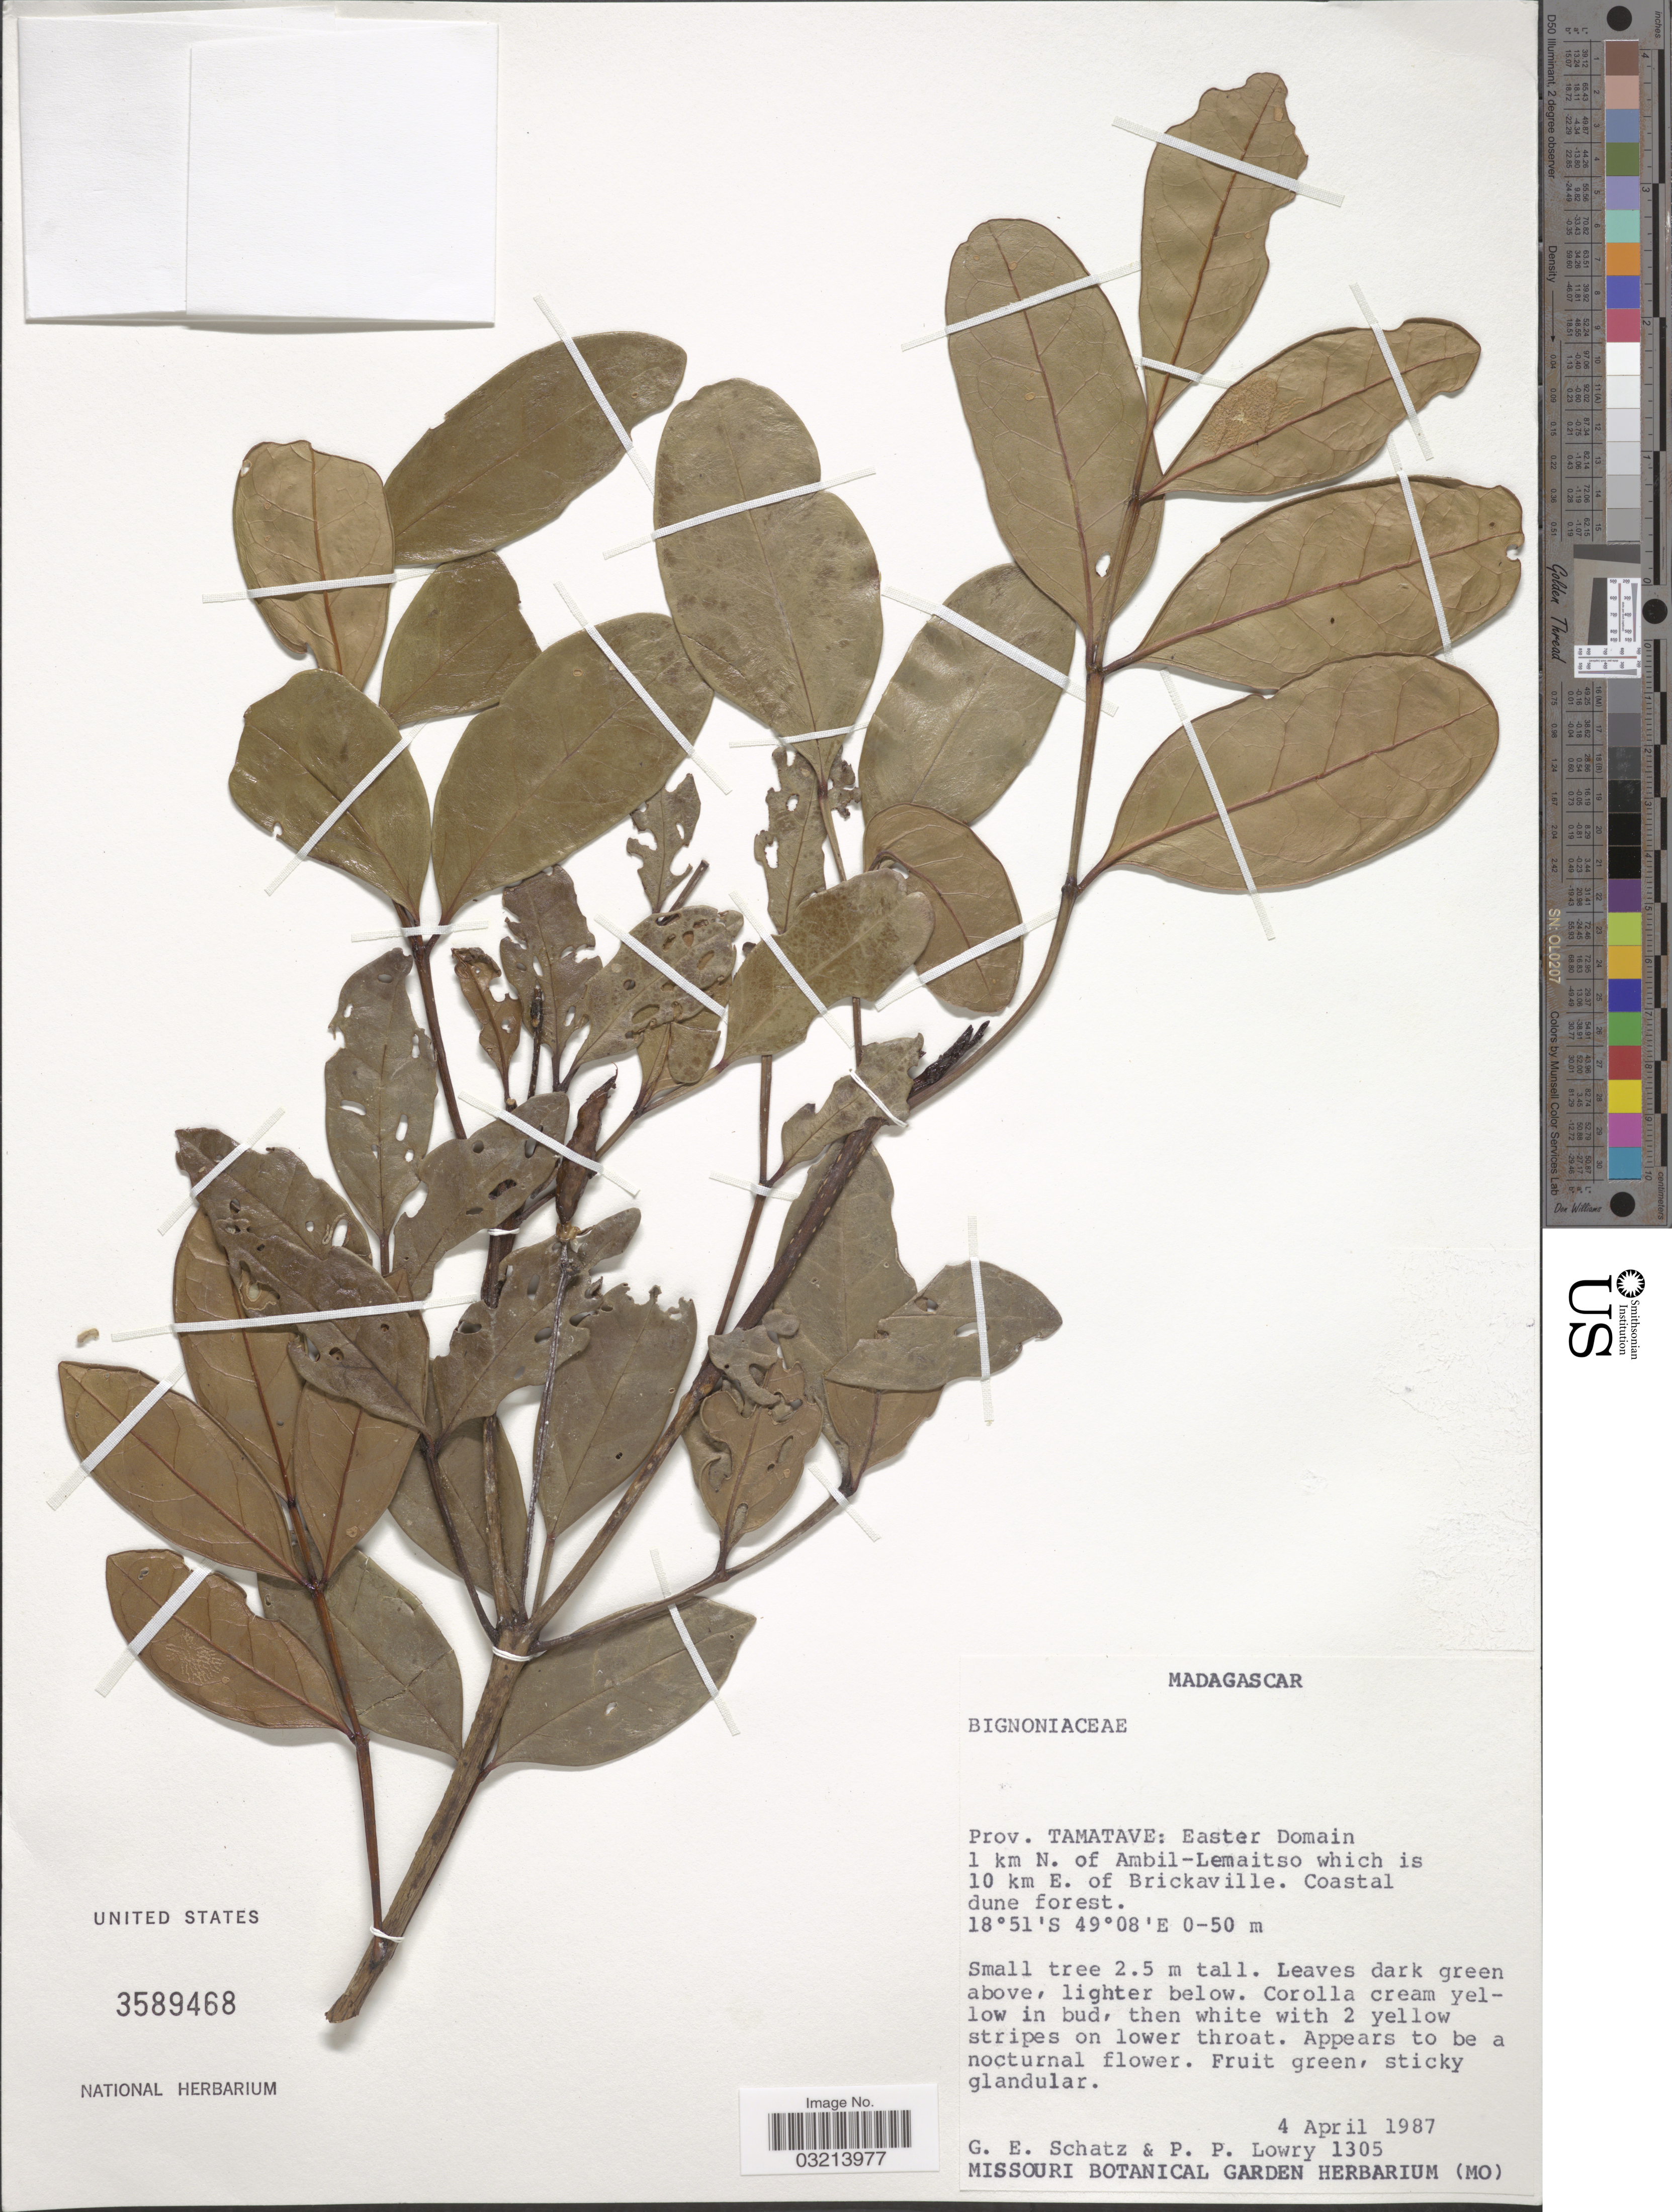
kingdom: Plantae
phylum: Tracheophyta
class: Magnoliopsida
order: Lamiales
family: Bignoniaceae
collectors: G. Schatz & P. Lowry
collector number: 1305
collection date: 1987-04-04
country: Madagascar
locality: Prov. Tamatave: Easter Domain 1 km N. of Ambil-Lemaitso which is 10 km E. of Brickaville. Coastal dune forest.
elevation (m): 0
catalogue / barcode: US 3589468